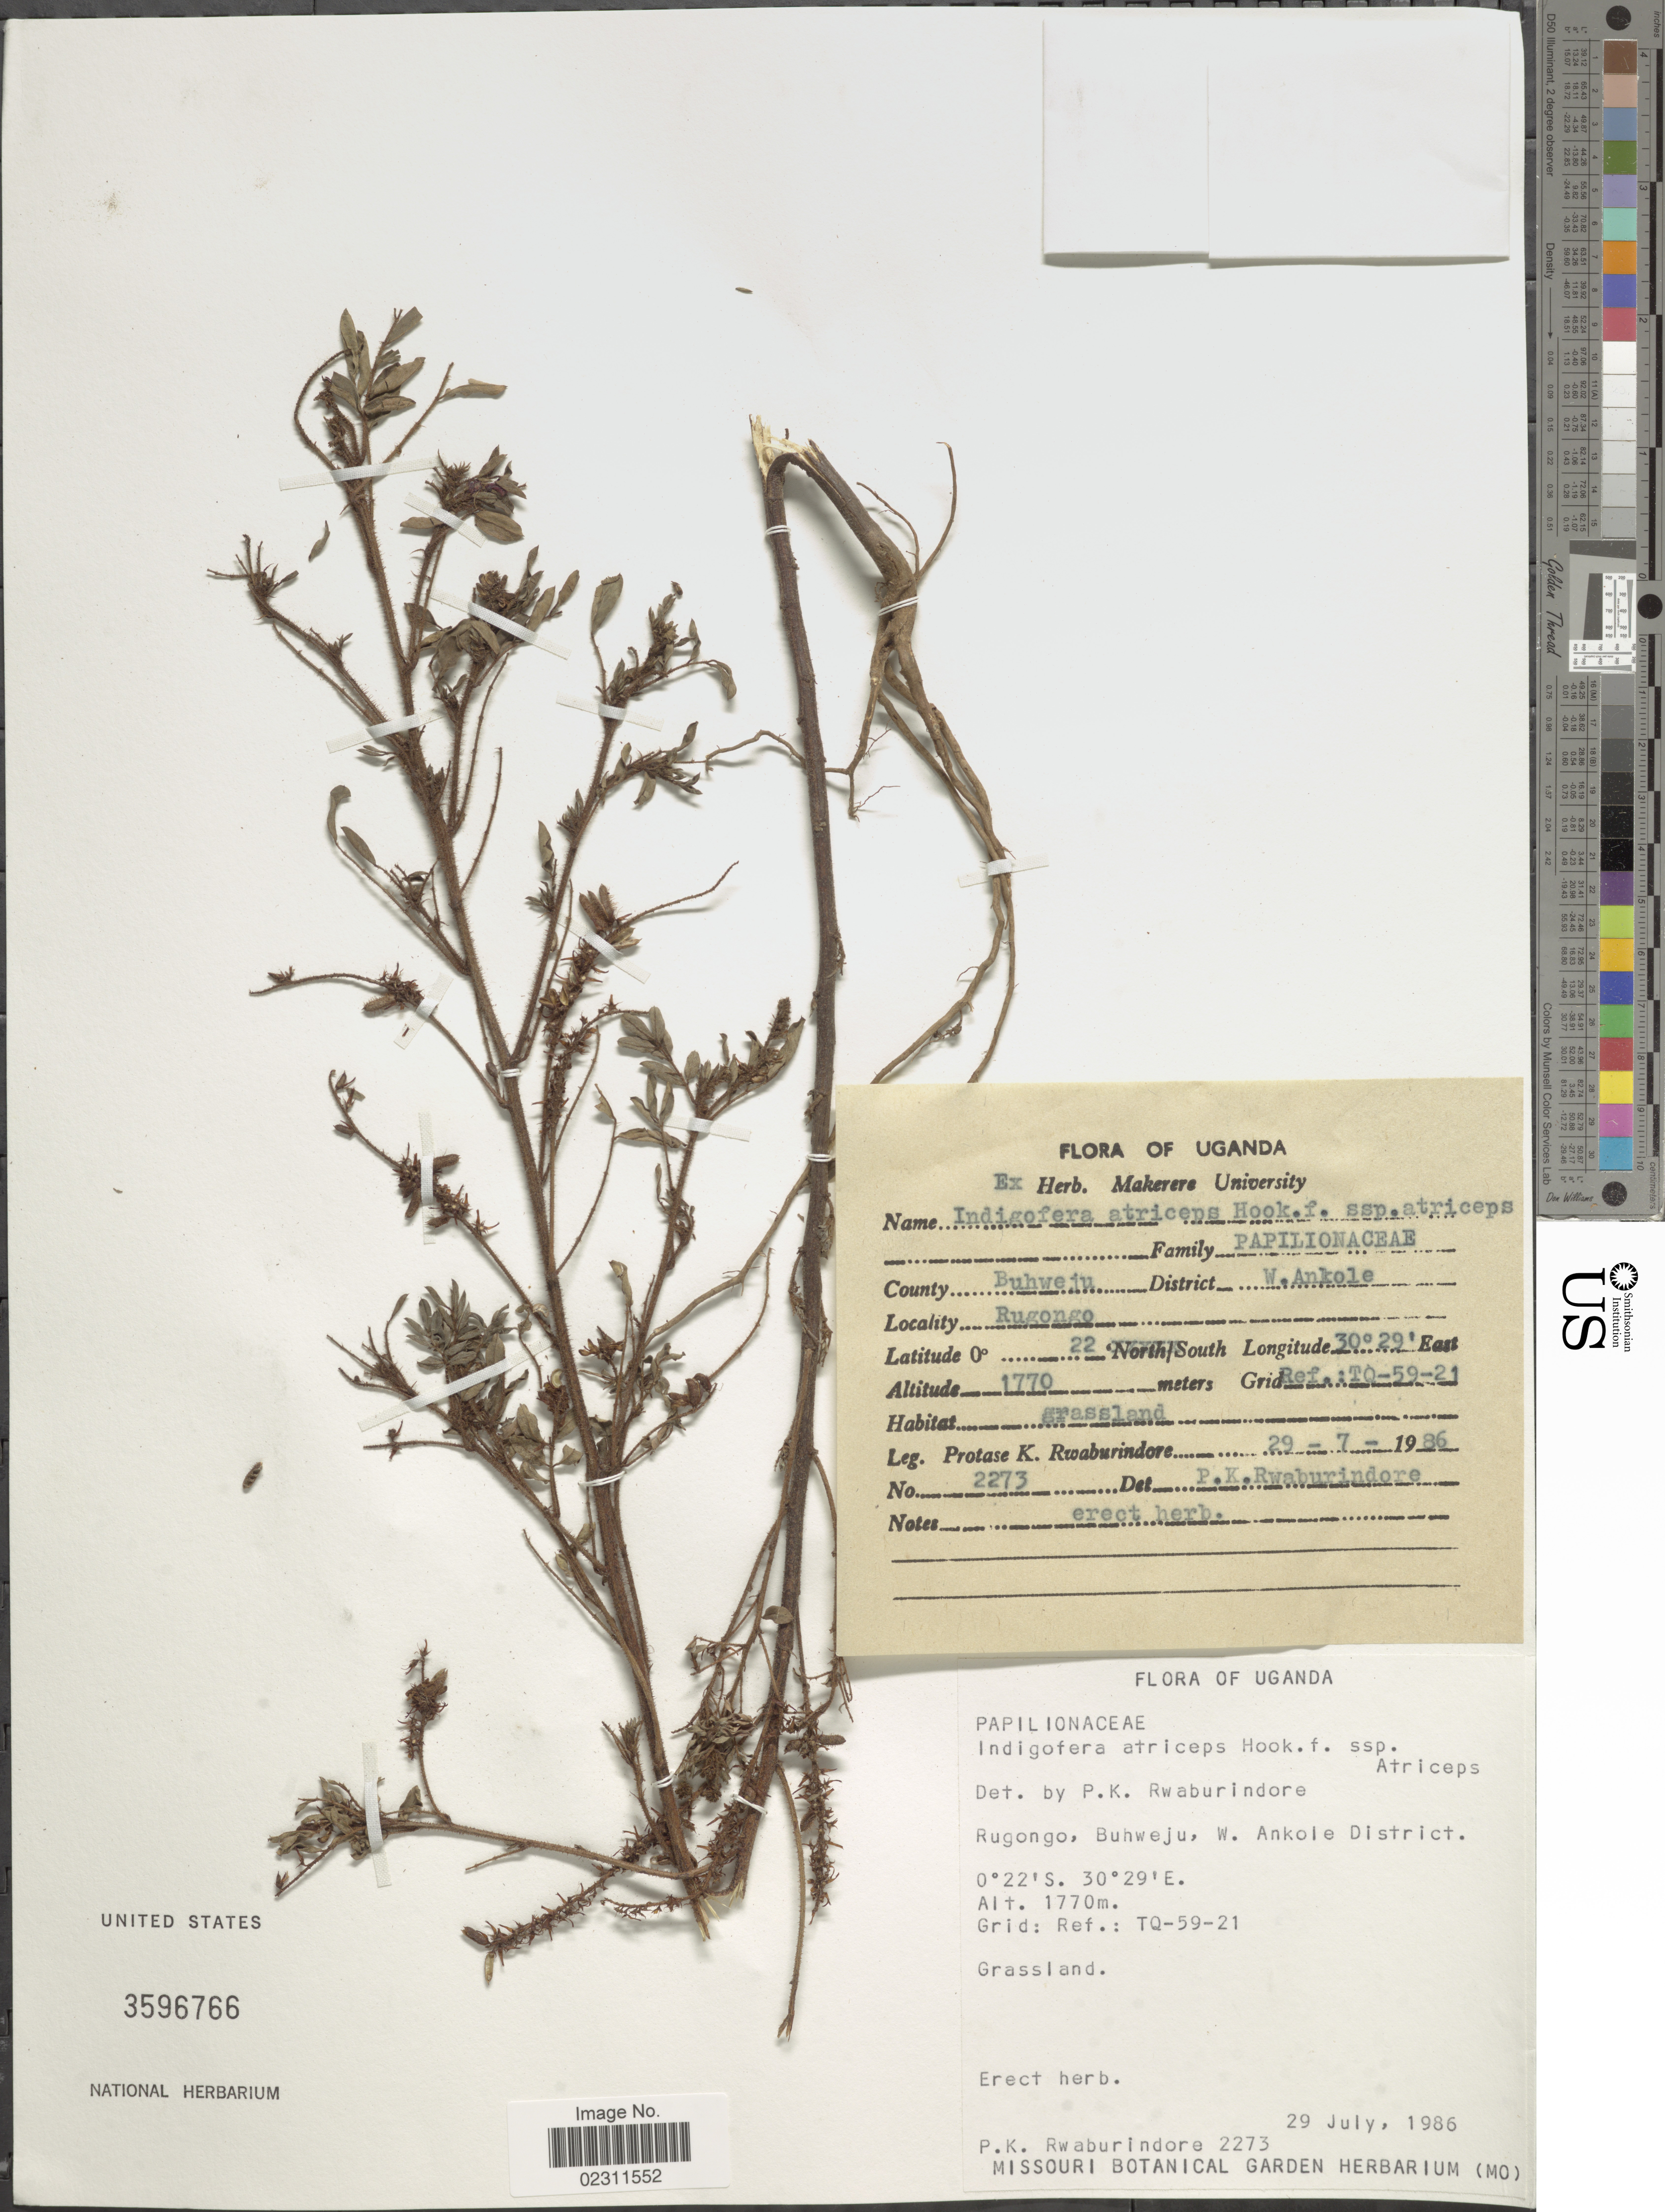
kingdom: Plantae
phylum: Tracheophyta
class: Magnoliopsida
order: Fabales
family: Fabaceae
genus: Indigofera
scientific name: Indigofera atriceps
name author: Hook. f.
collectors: P. Rwaburindore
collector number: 2273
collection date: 1986-07-29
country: Uganda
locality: Rugongo, Buhweju, W. Ankole District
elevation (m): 1770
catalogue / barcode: US 3596766